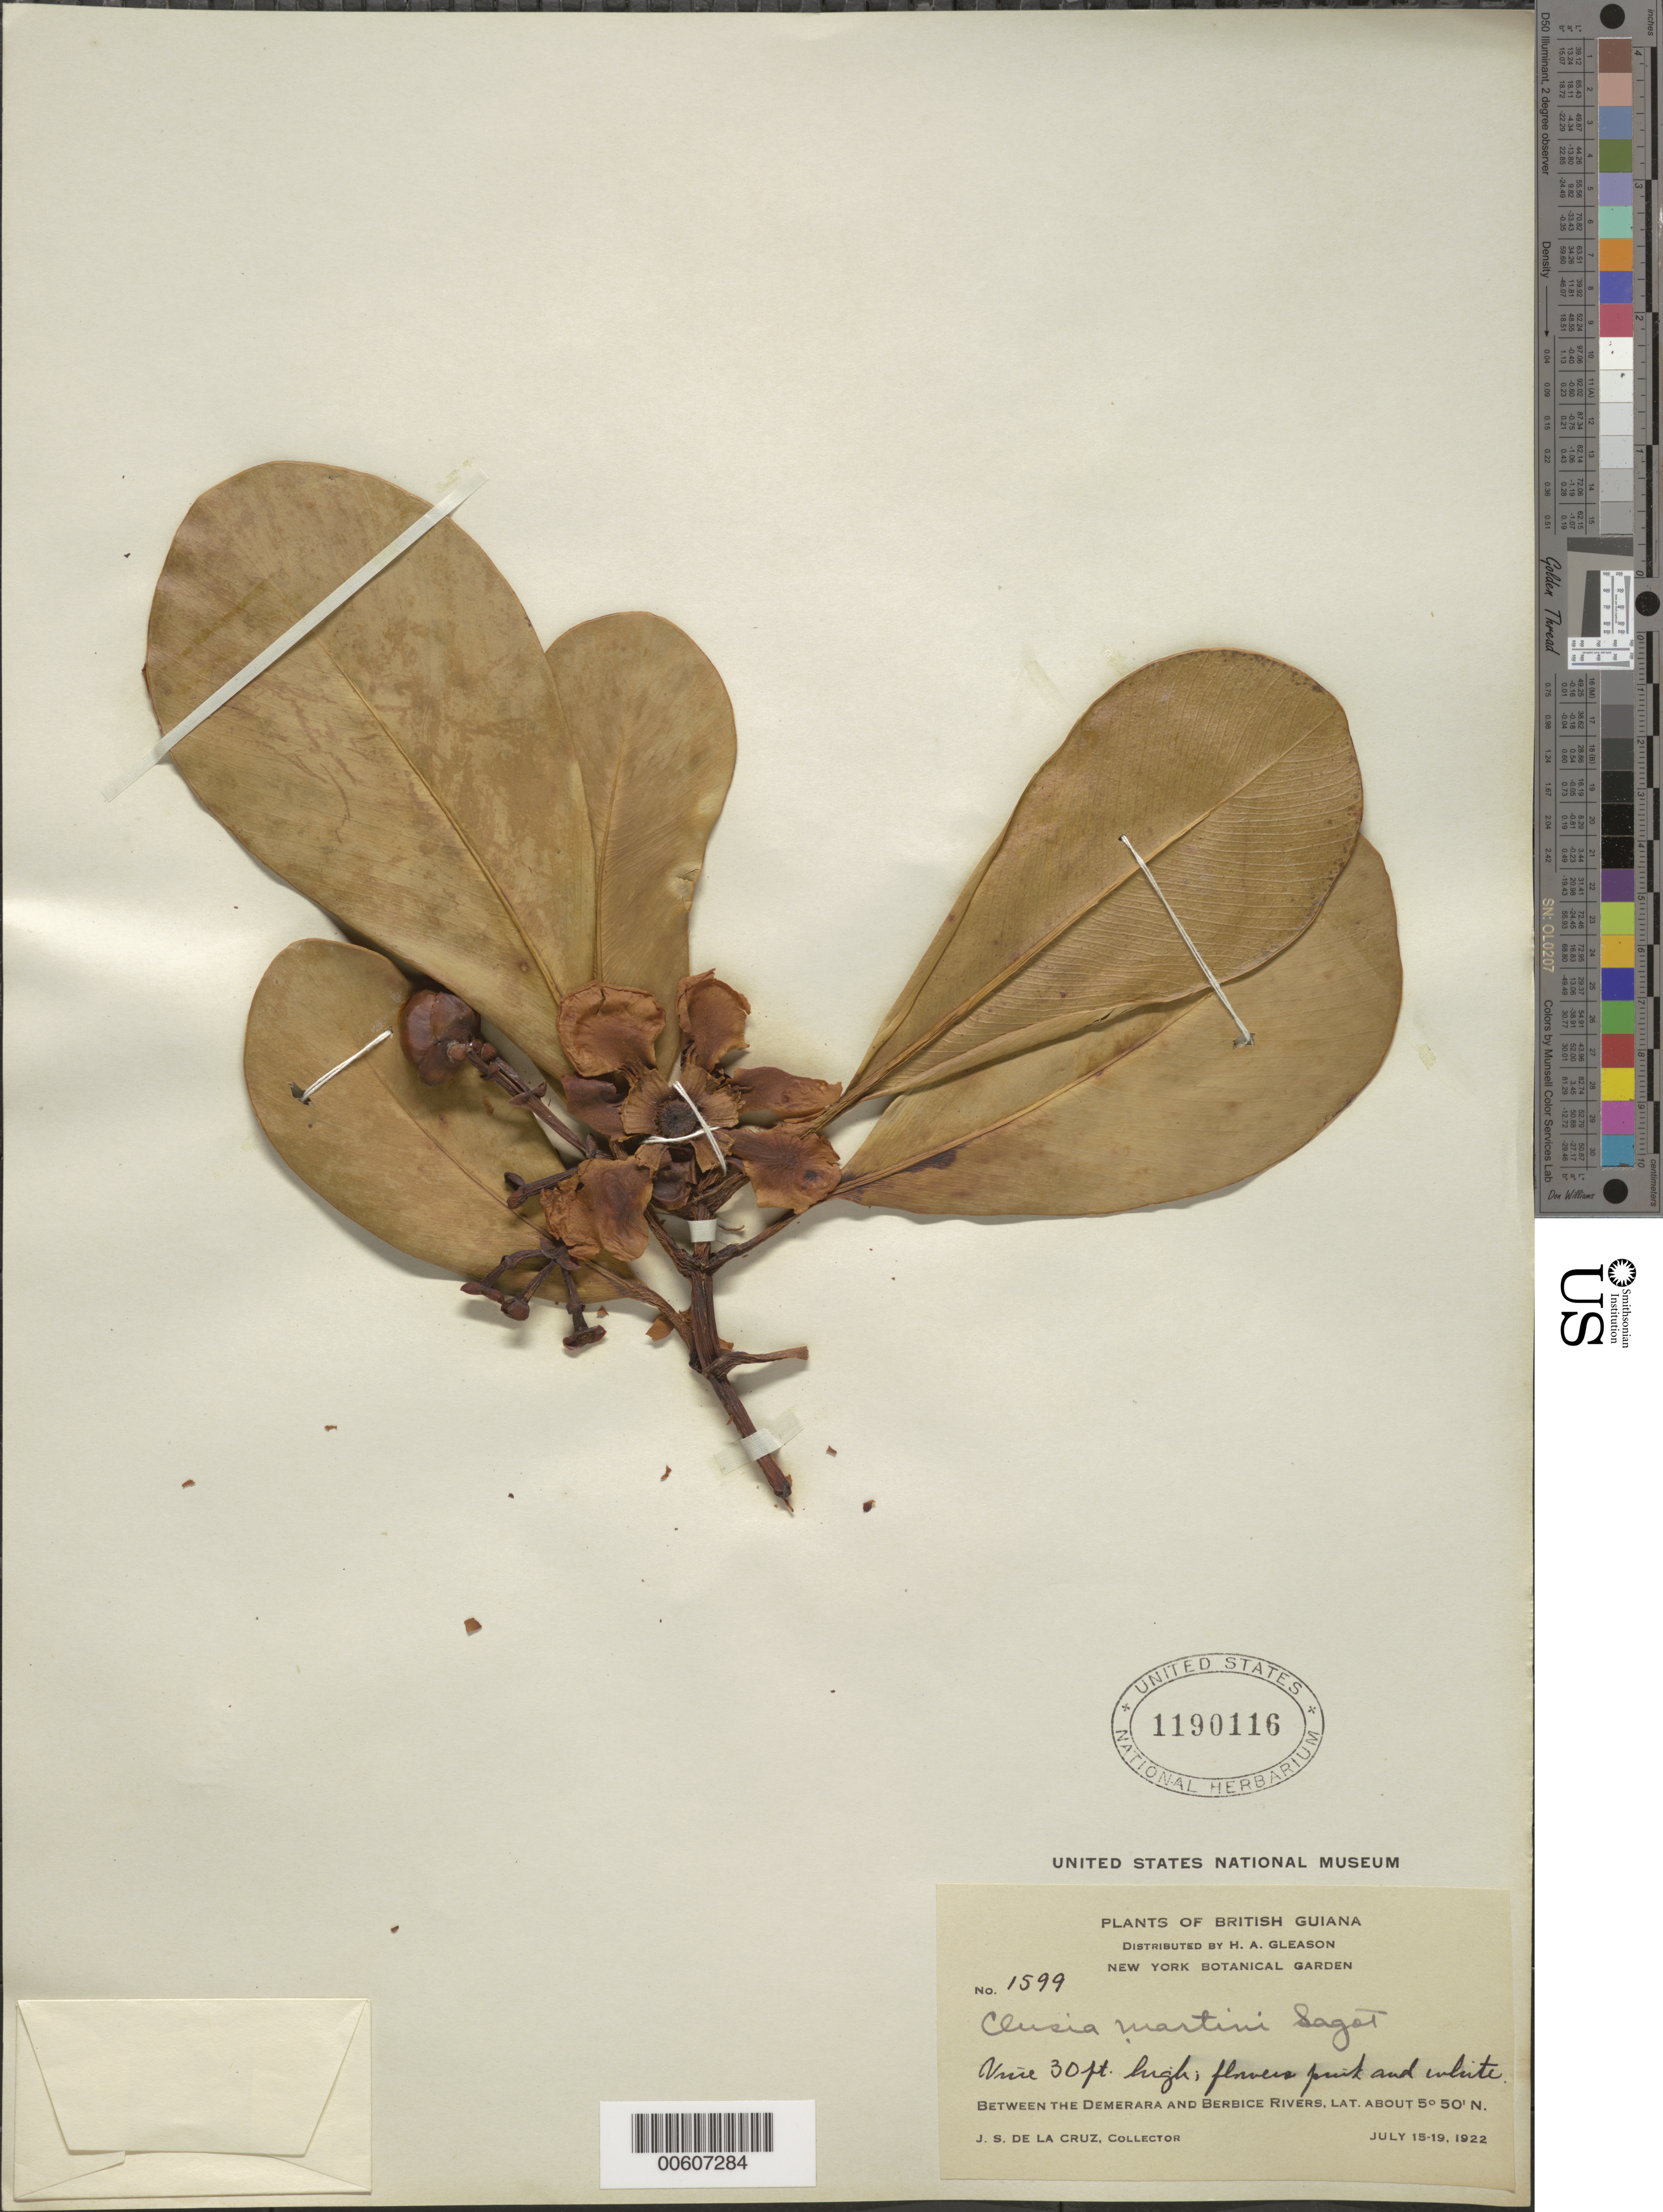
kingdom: Plantae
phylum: Tracheophyta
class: Magnoliopsida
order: Malpighiales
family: Clusiaceae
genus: Clusia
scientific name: Clusia martinii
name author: Sagot ex Engl.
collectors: J. S. de la Cruz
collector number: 1599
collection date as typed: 15-Jul-22 to 19-Jul-22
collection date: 1922-07-15/1922-07-19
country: Guyana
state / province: U. Demerara-Berbice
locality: Demerara River to the Berbice River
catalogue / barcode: US 1190116